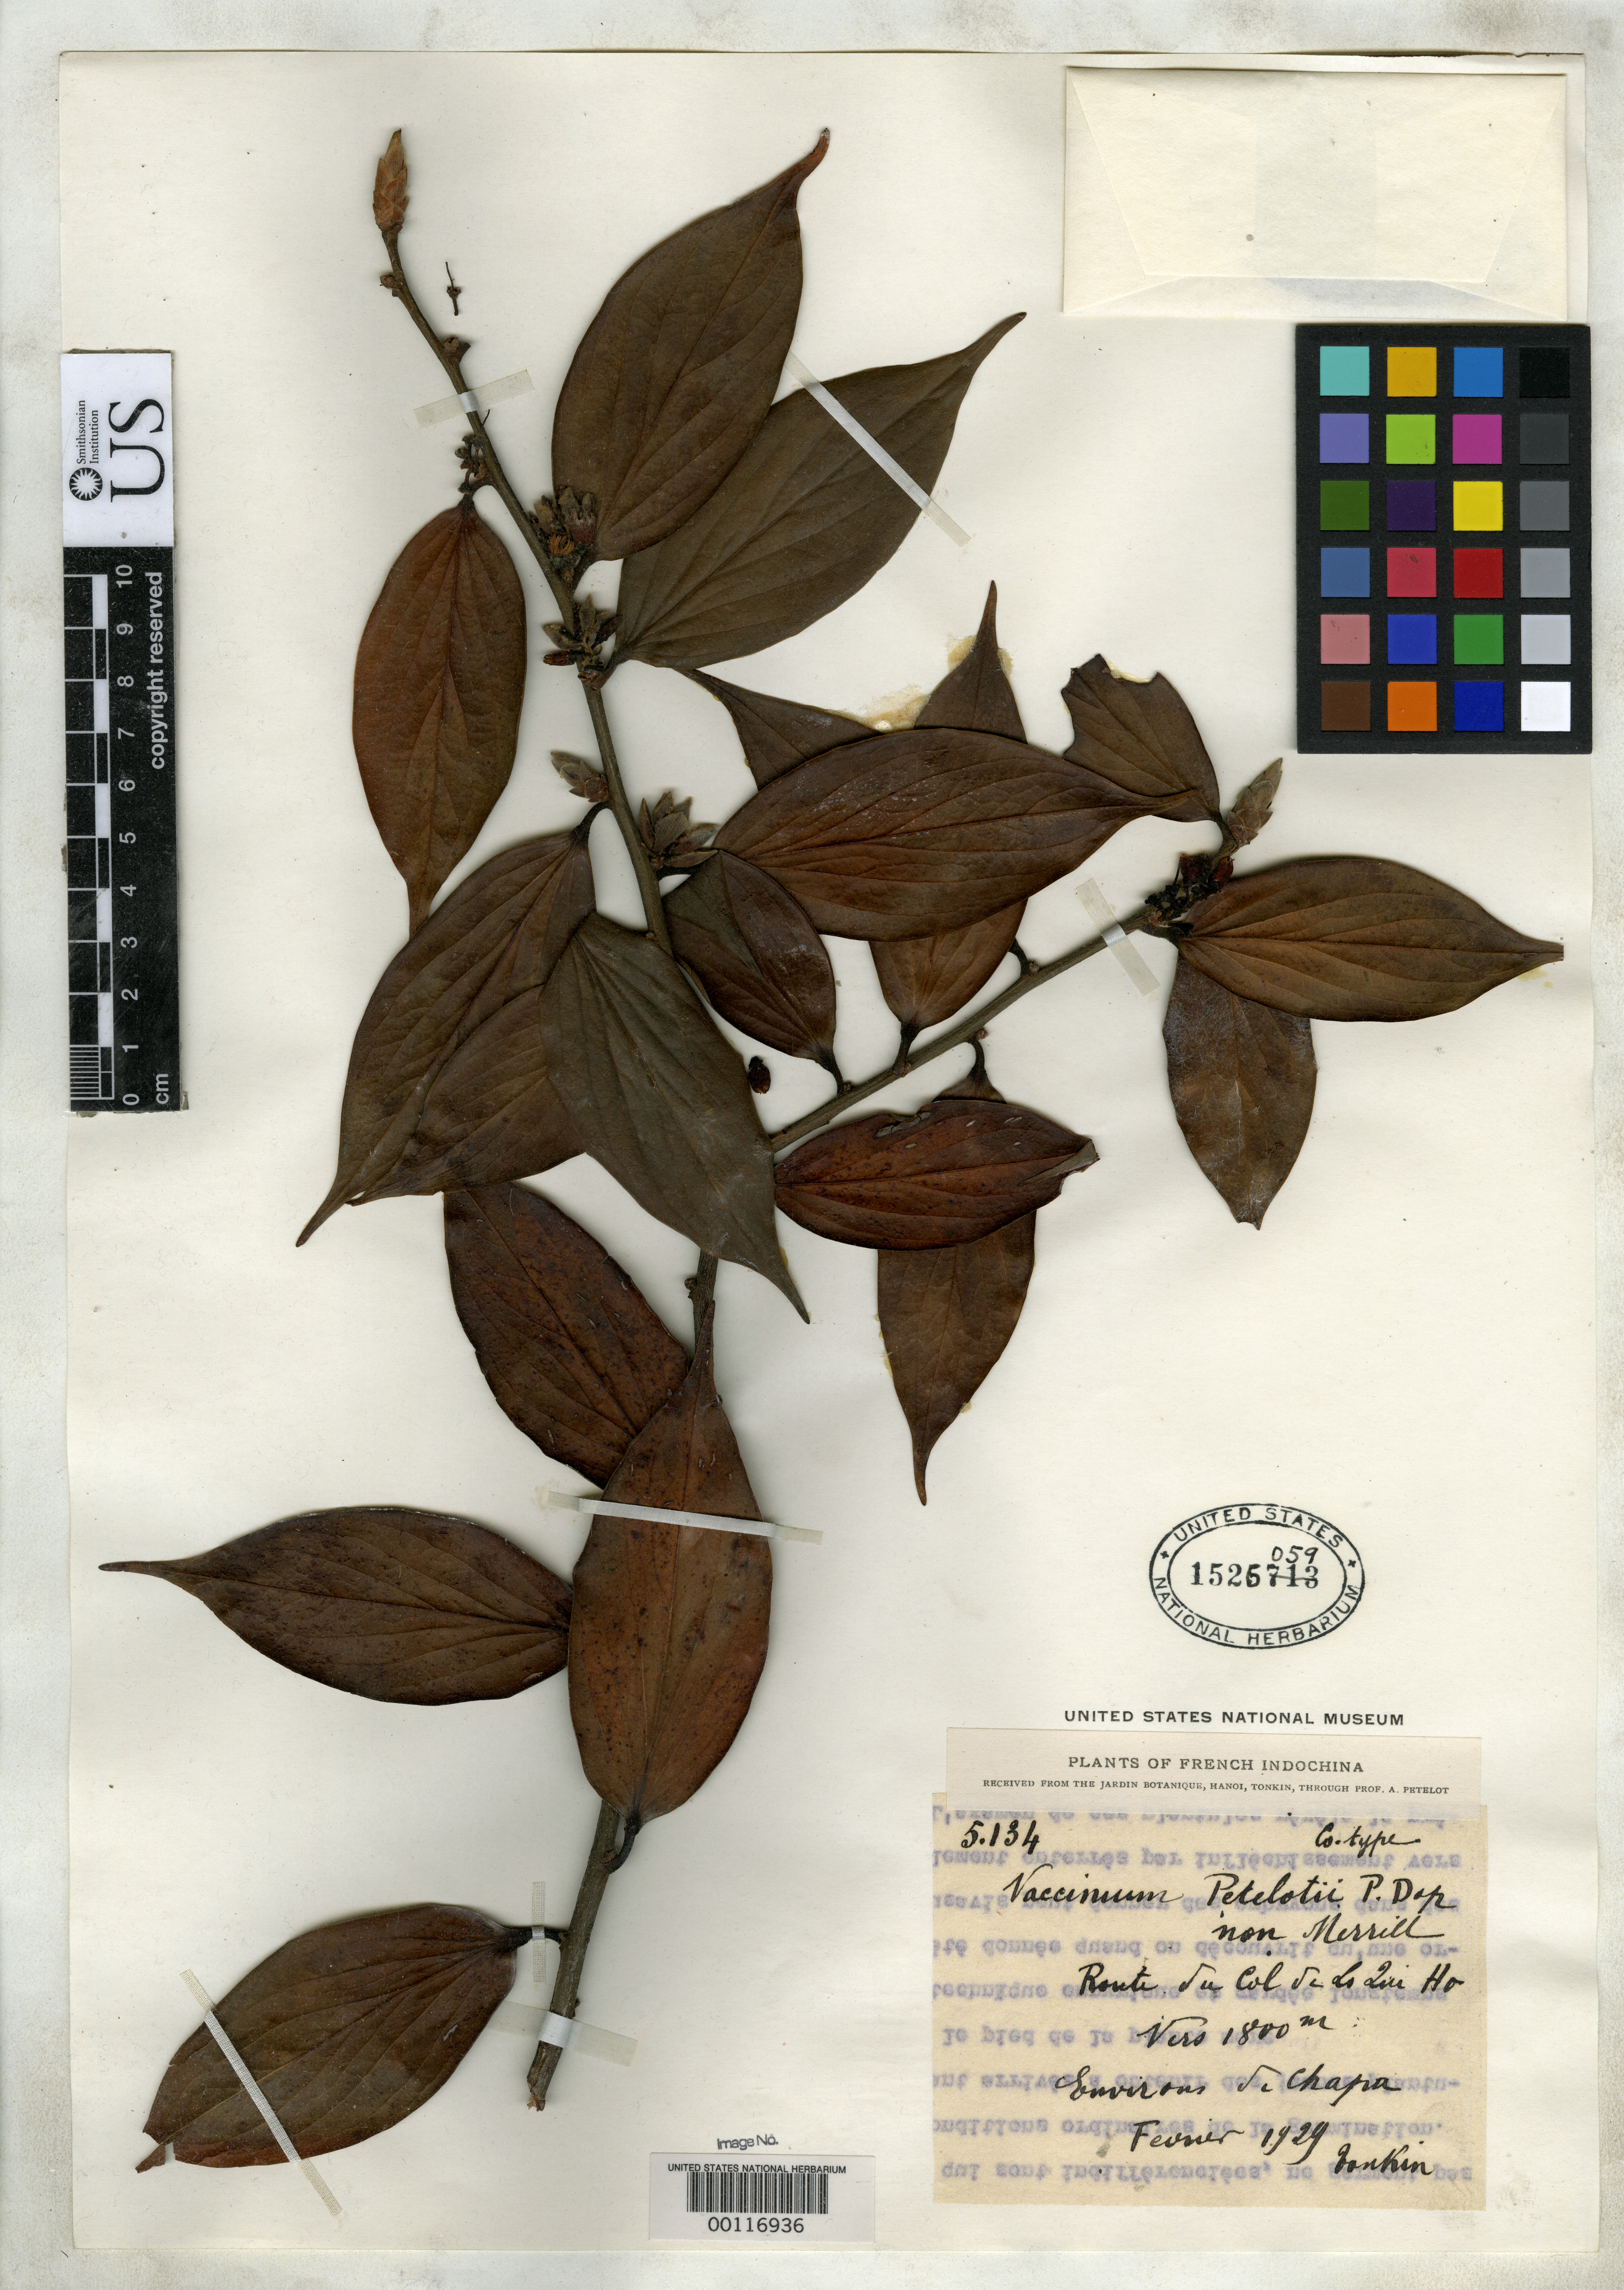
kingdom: Plantae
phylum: Tracheophyta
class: Magnoliopsida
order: Ericales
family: Ericaceae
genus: Vaccinium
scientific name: Vaccinium petelotii Dop in Lecomte, nom. illeg. hom.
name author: Dop in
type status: Type Collection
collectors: A. Petelot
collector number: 5134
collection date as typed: Feb 1929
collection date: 1929-02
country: Vietnam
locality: La Chapa.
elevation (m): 1800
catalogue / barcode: US 1526059